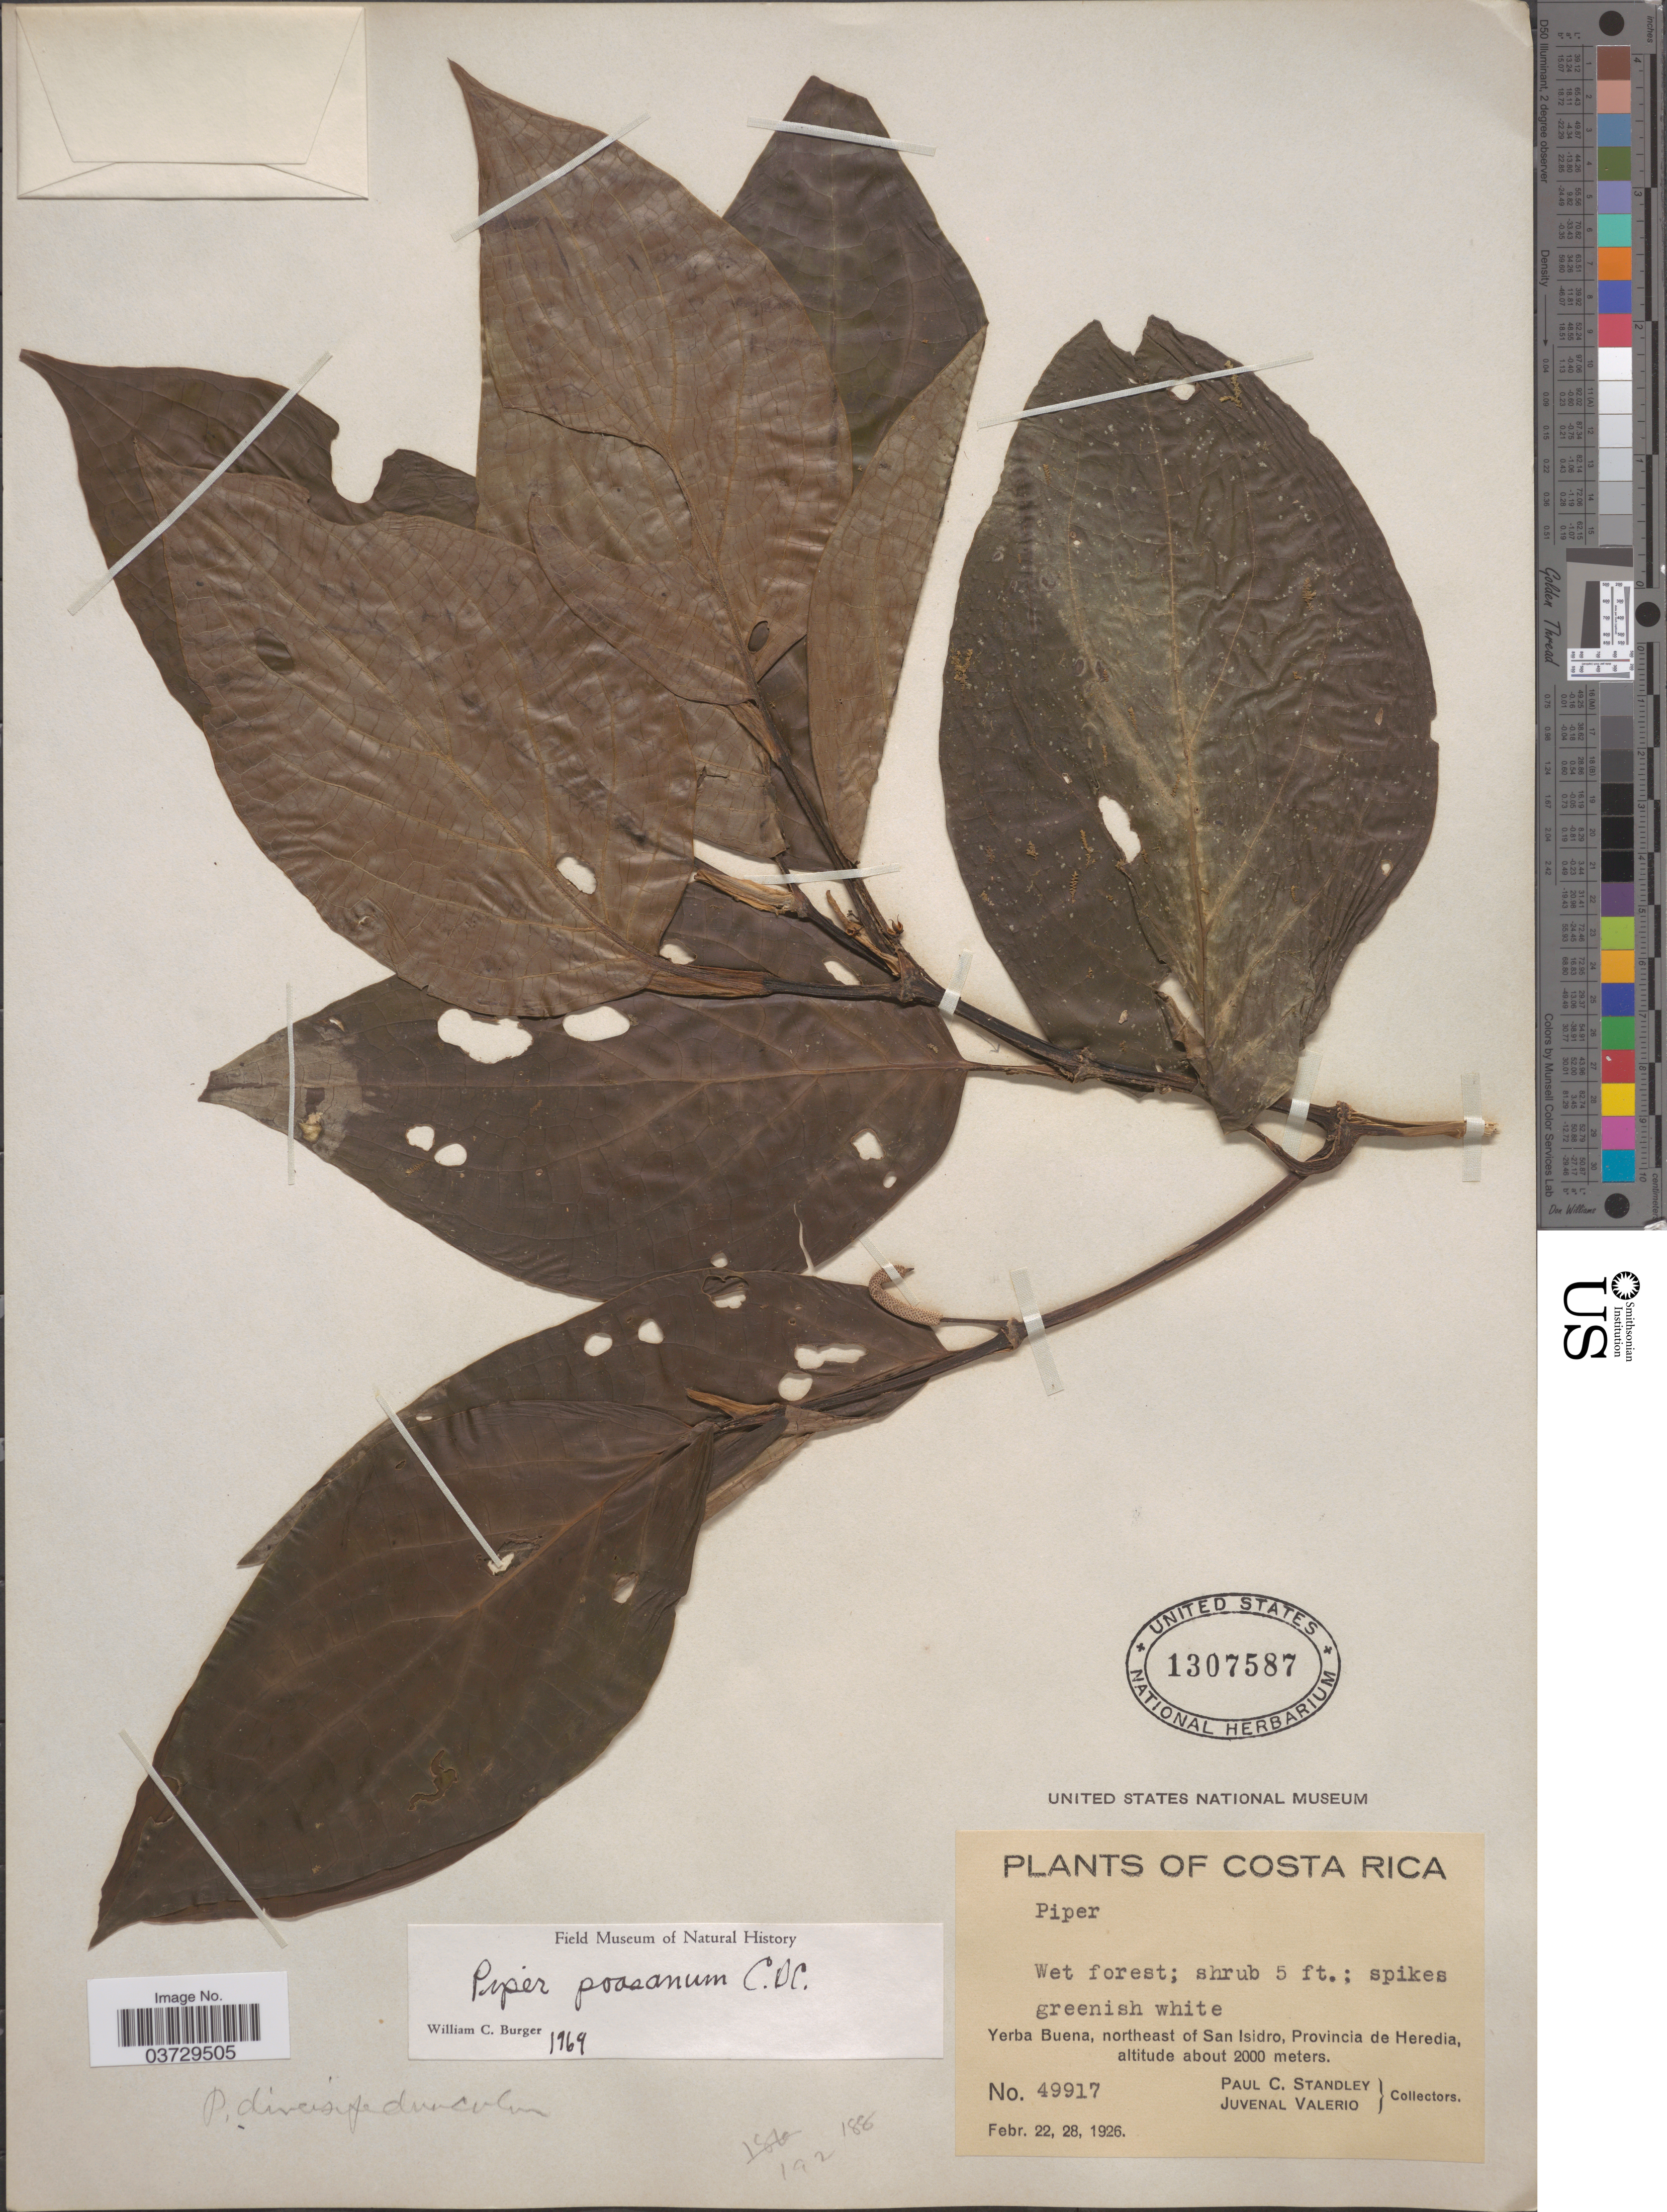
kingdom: Plantae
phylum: Tracheophyta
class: Magnoliopsida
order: Piperales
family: Piperaceae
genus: Piper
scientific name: Piper poasanum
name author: C. DC.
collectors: P. C. Standley & J. Valerio R.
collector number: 49917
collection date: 1926-02-22/1926-02-28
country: Costa Rica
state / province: Heredia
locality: Yerba Buena, northeast of San Isidro.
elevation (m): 2000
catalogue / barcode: US 1307587